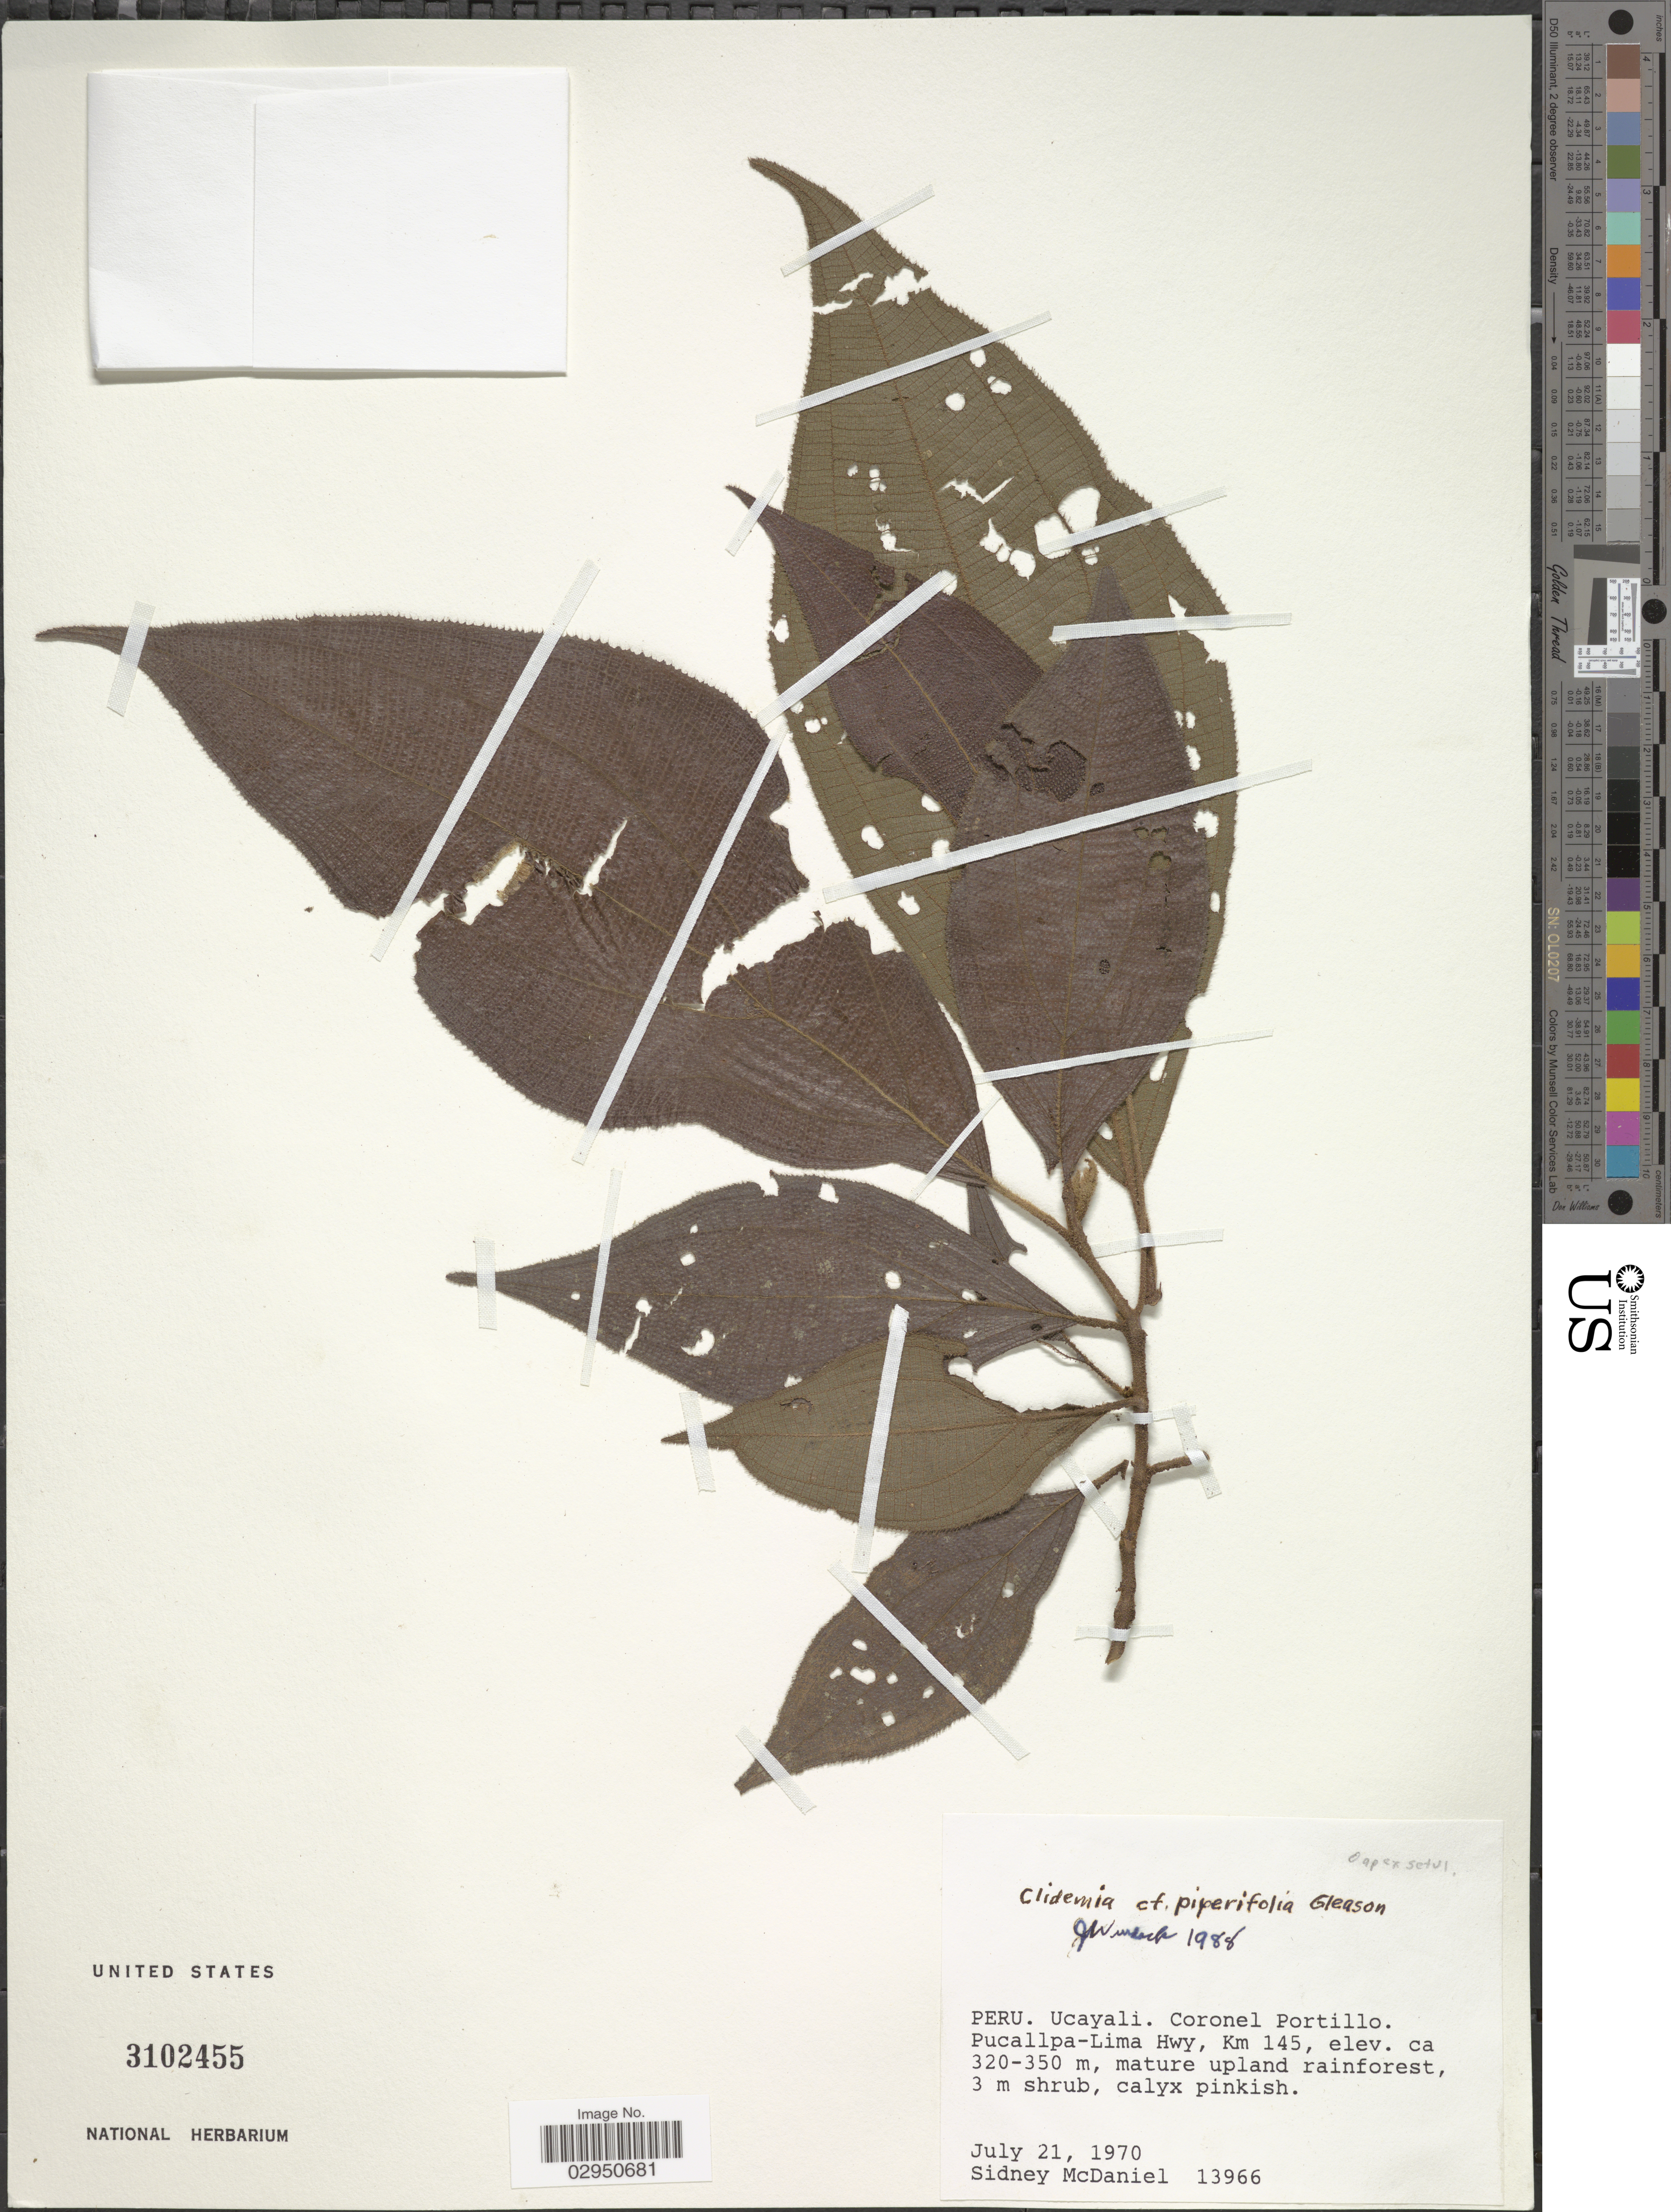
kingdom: Plantae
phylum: Tracheophyta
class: Magnoliopsida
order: Myrtales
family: Melastomataceae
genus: Clidemia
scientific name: Clidemia piperifolia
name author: Gleason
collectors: S. McDaniel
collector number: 13966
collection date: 1970-07-21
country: Peru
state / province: Ucayali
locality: Coronel Portillo. Pucallpa-Lima Hwy, Km 145.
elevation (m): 320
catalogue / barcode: US 3102455